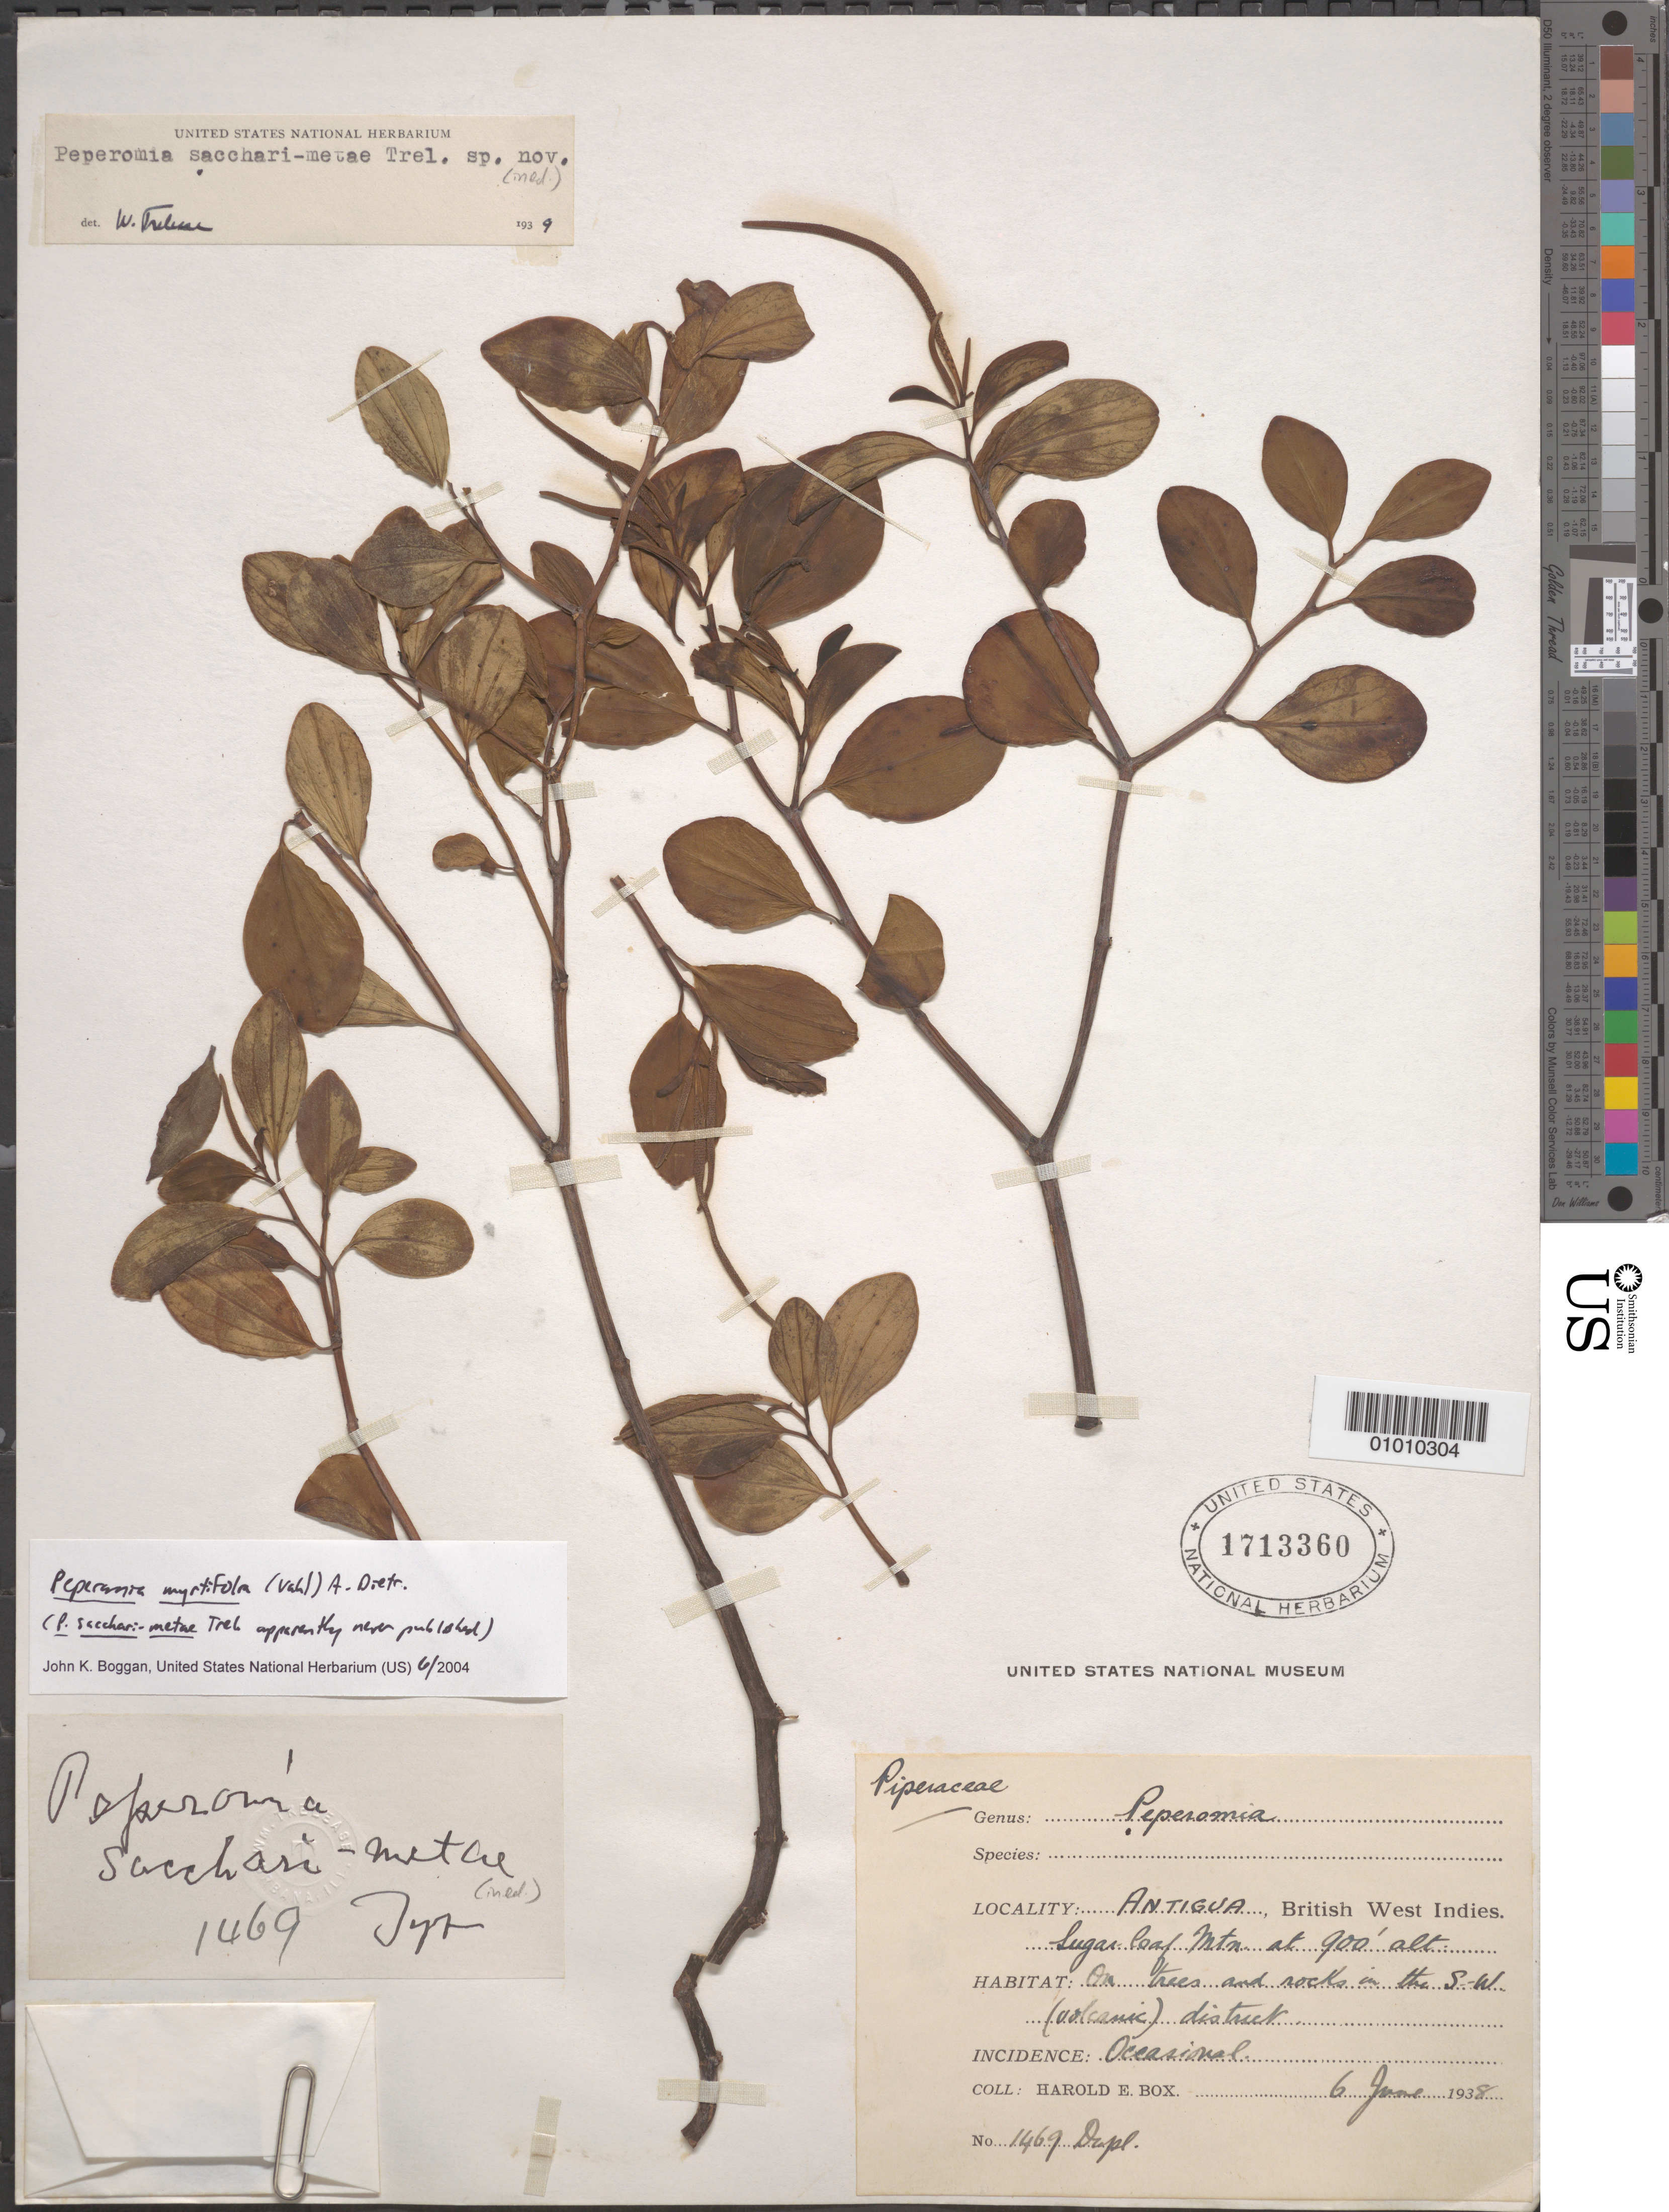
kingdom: Plantae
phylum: Tracheophyta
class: Magnoliopsida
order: Piperales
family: Piperaceae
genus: Peperomia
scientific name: Peperomia myrtifolia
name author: (Vahl) A. Dietr.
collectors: H. E. Box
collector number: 1469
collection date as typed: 06 Jun 1938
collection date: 1938-06-06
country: Antigua and Barbuda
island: Antigua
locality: On trees and rock in the SW (volcanic) district.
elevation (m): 274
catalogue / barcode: US 1713360